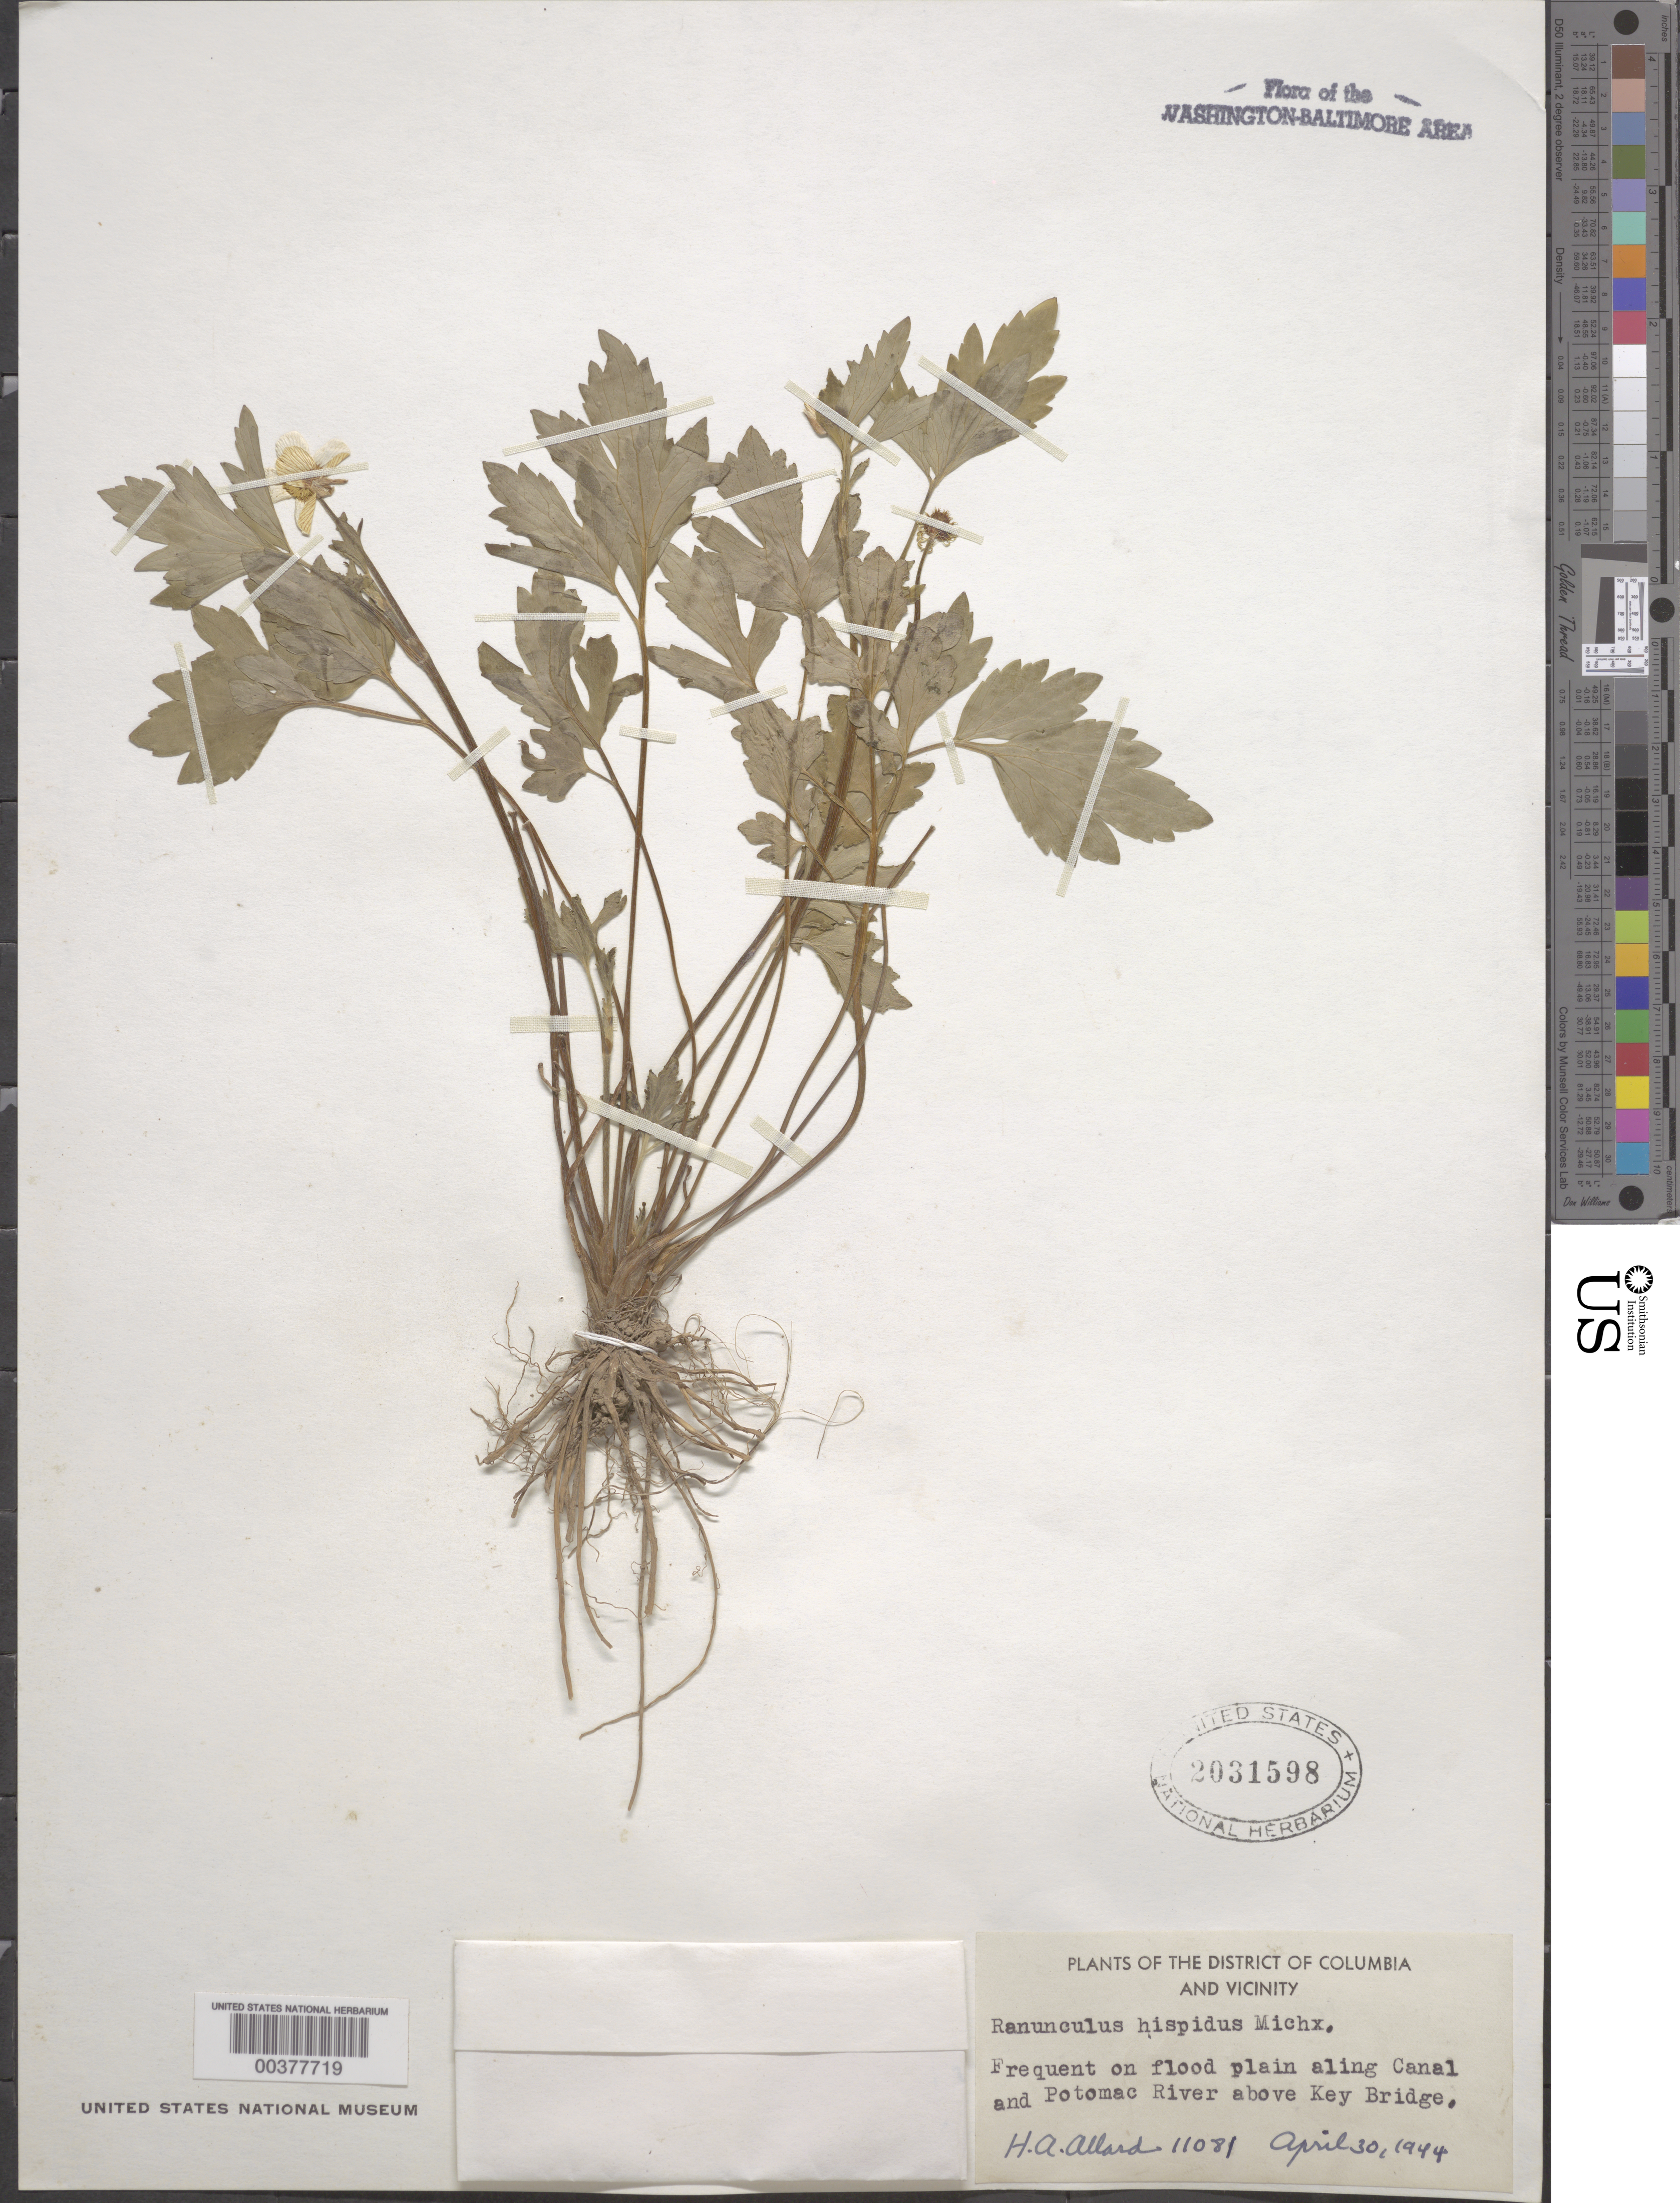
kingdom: Plantae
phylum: Tracheophyta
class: Magnoliopsida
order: Ranunculales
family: Ranunculaceae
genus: Ranunculus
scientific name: Ranunculus hispidus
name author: Michx.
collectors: H. A. Allard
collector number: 11081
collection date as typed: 30 Apr 1944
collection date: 1944-04-30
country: United States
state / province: District of Columbia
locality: Canal and River above Key Bridge C. and O. Canal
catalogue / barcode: US 2031598